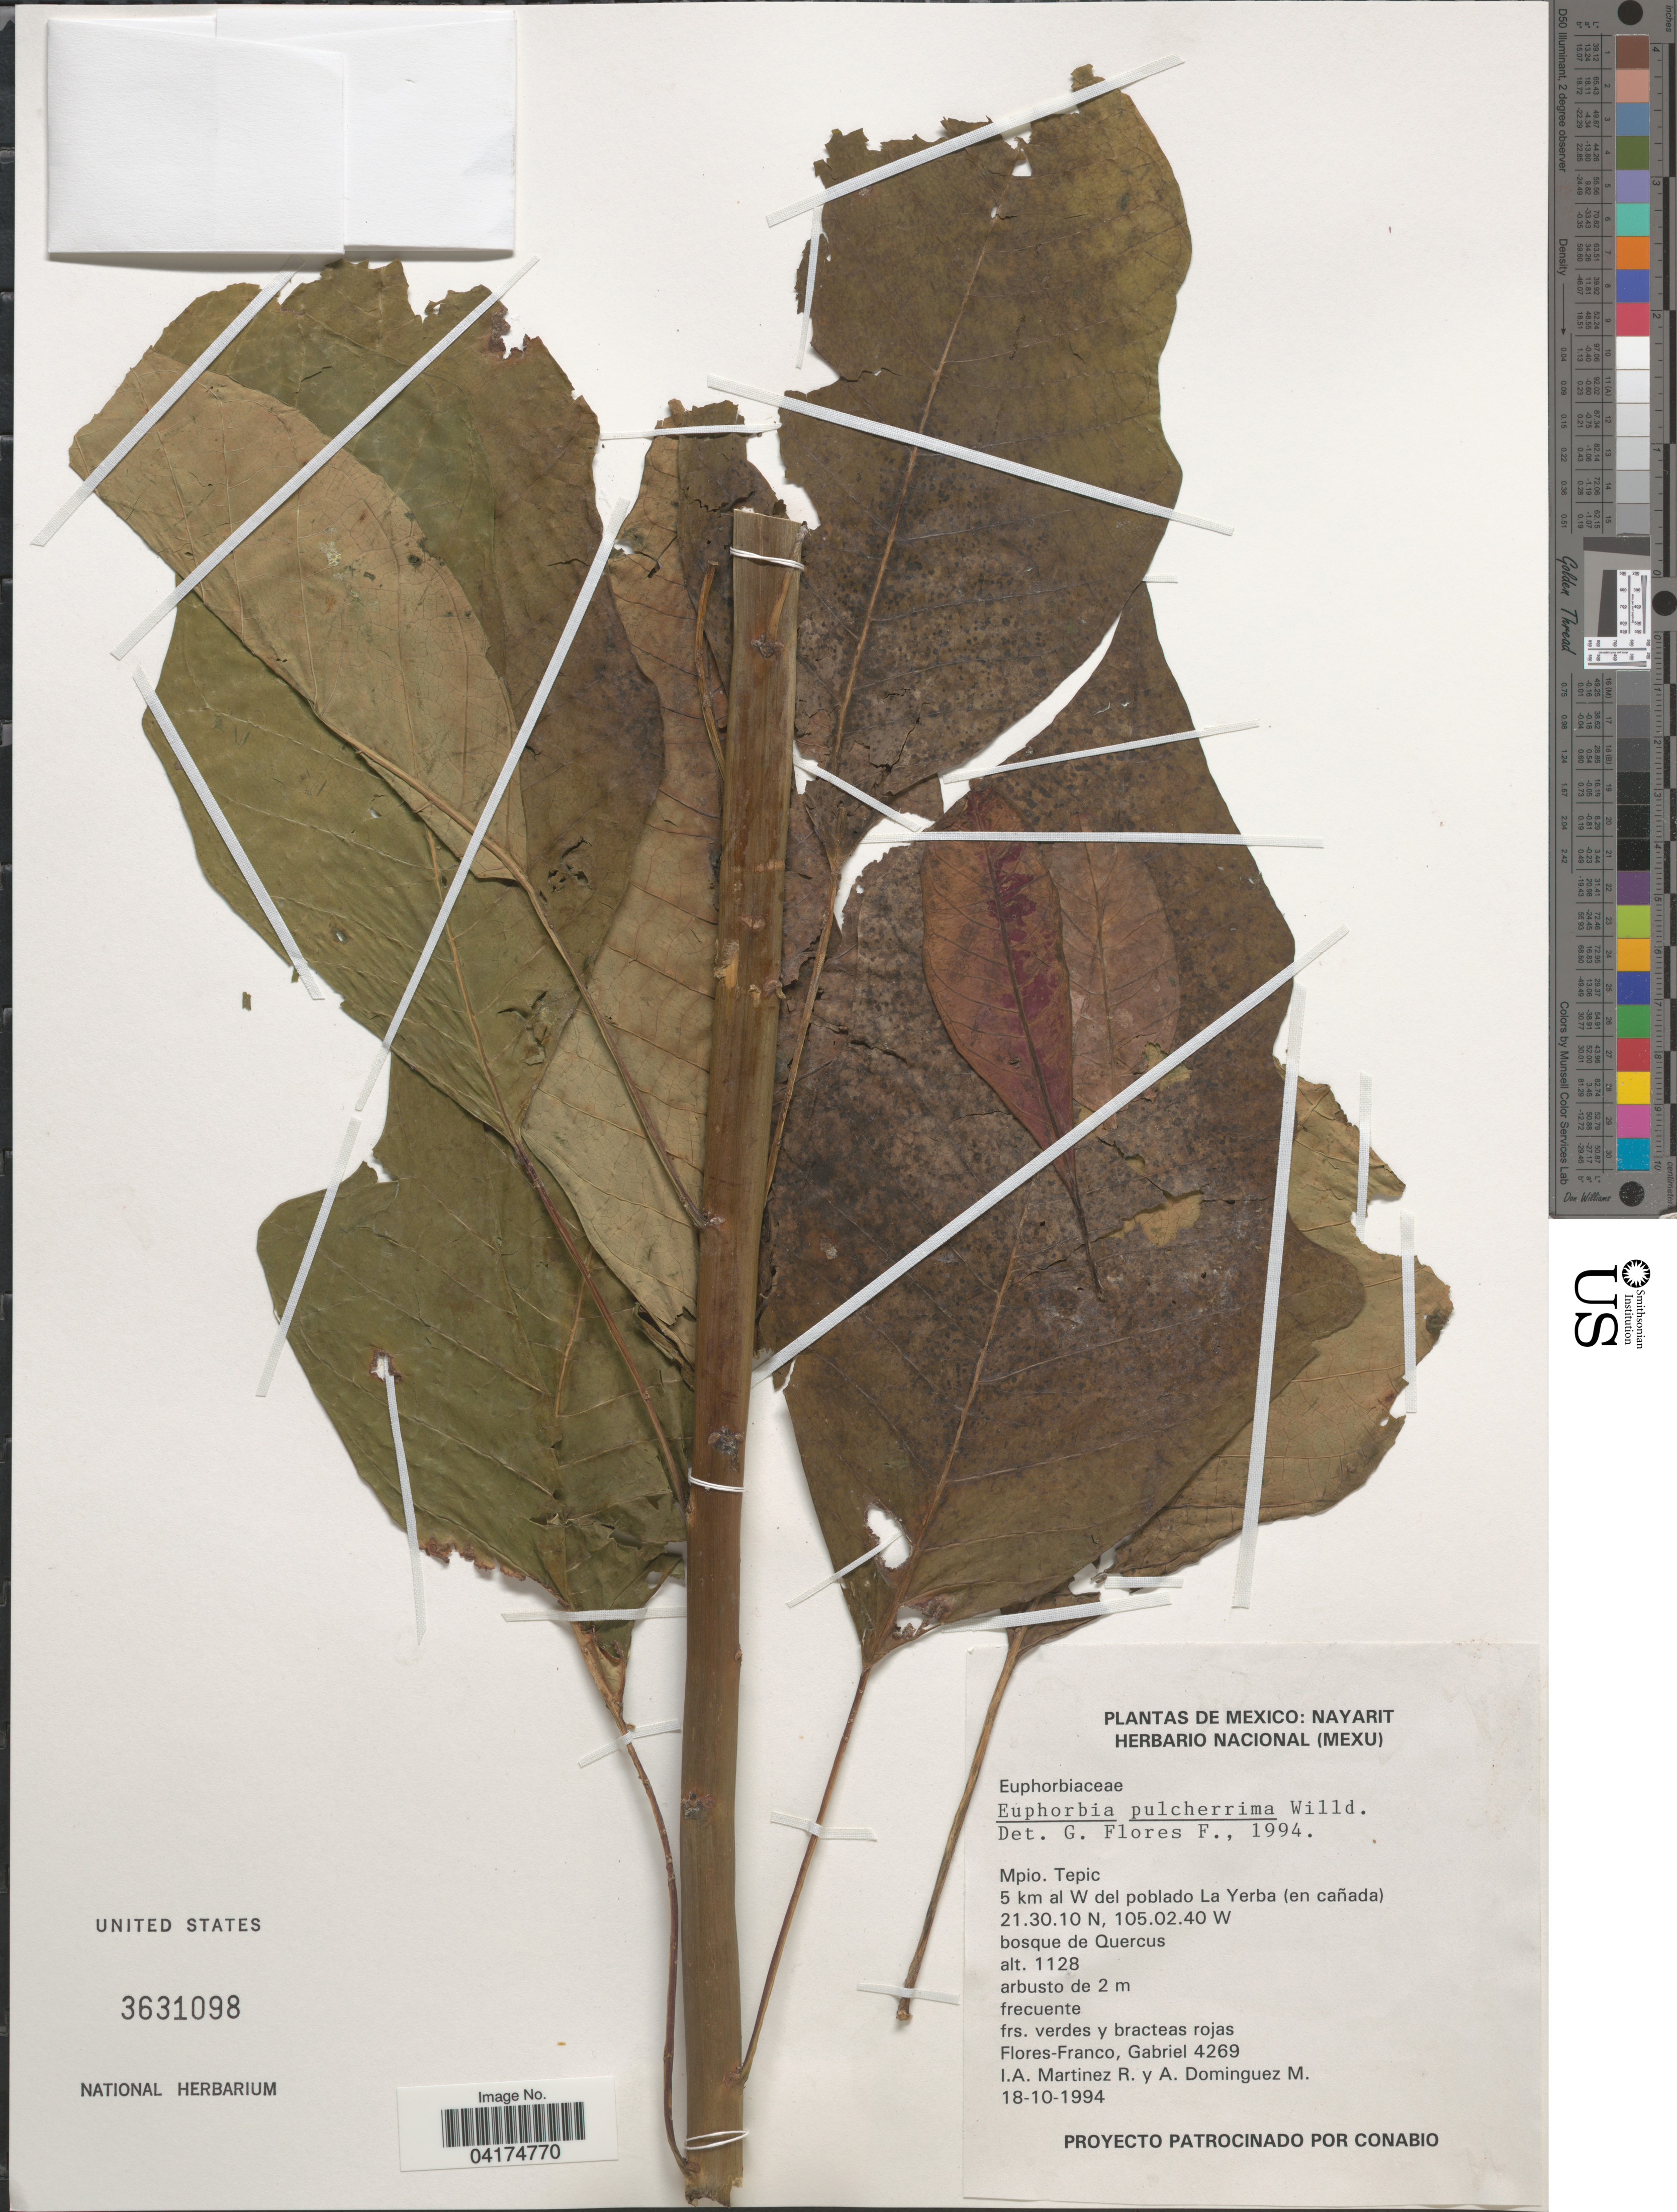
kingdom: Plantae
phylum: Tracheophyta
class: Magnoliopsida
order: Malpighiales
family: Euphorbiaceae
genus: Euphorbia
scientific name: Euphorbia pulcherrima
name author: Willd. ex Klotzsch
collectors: G. Flores F., I. A. Martinez R. & A. Dominguez M.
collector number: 4269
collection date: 1994-10-18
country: Mexico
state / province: Nayarit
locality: Mpio. Tepic. 5 km al W del poblado La Yerba (en cañada).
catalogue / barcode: US 3631098